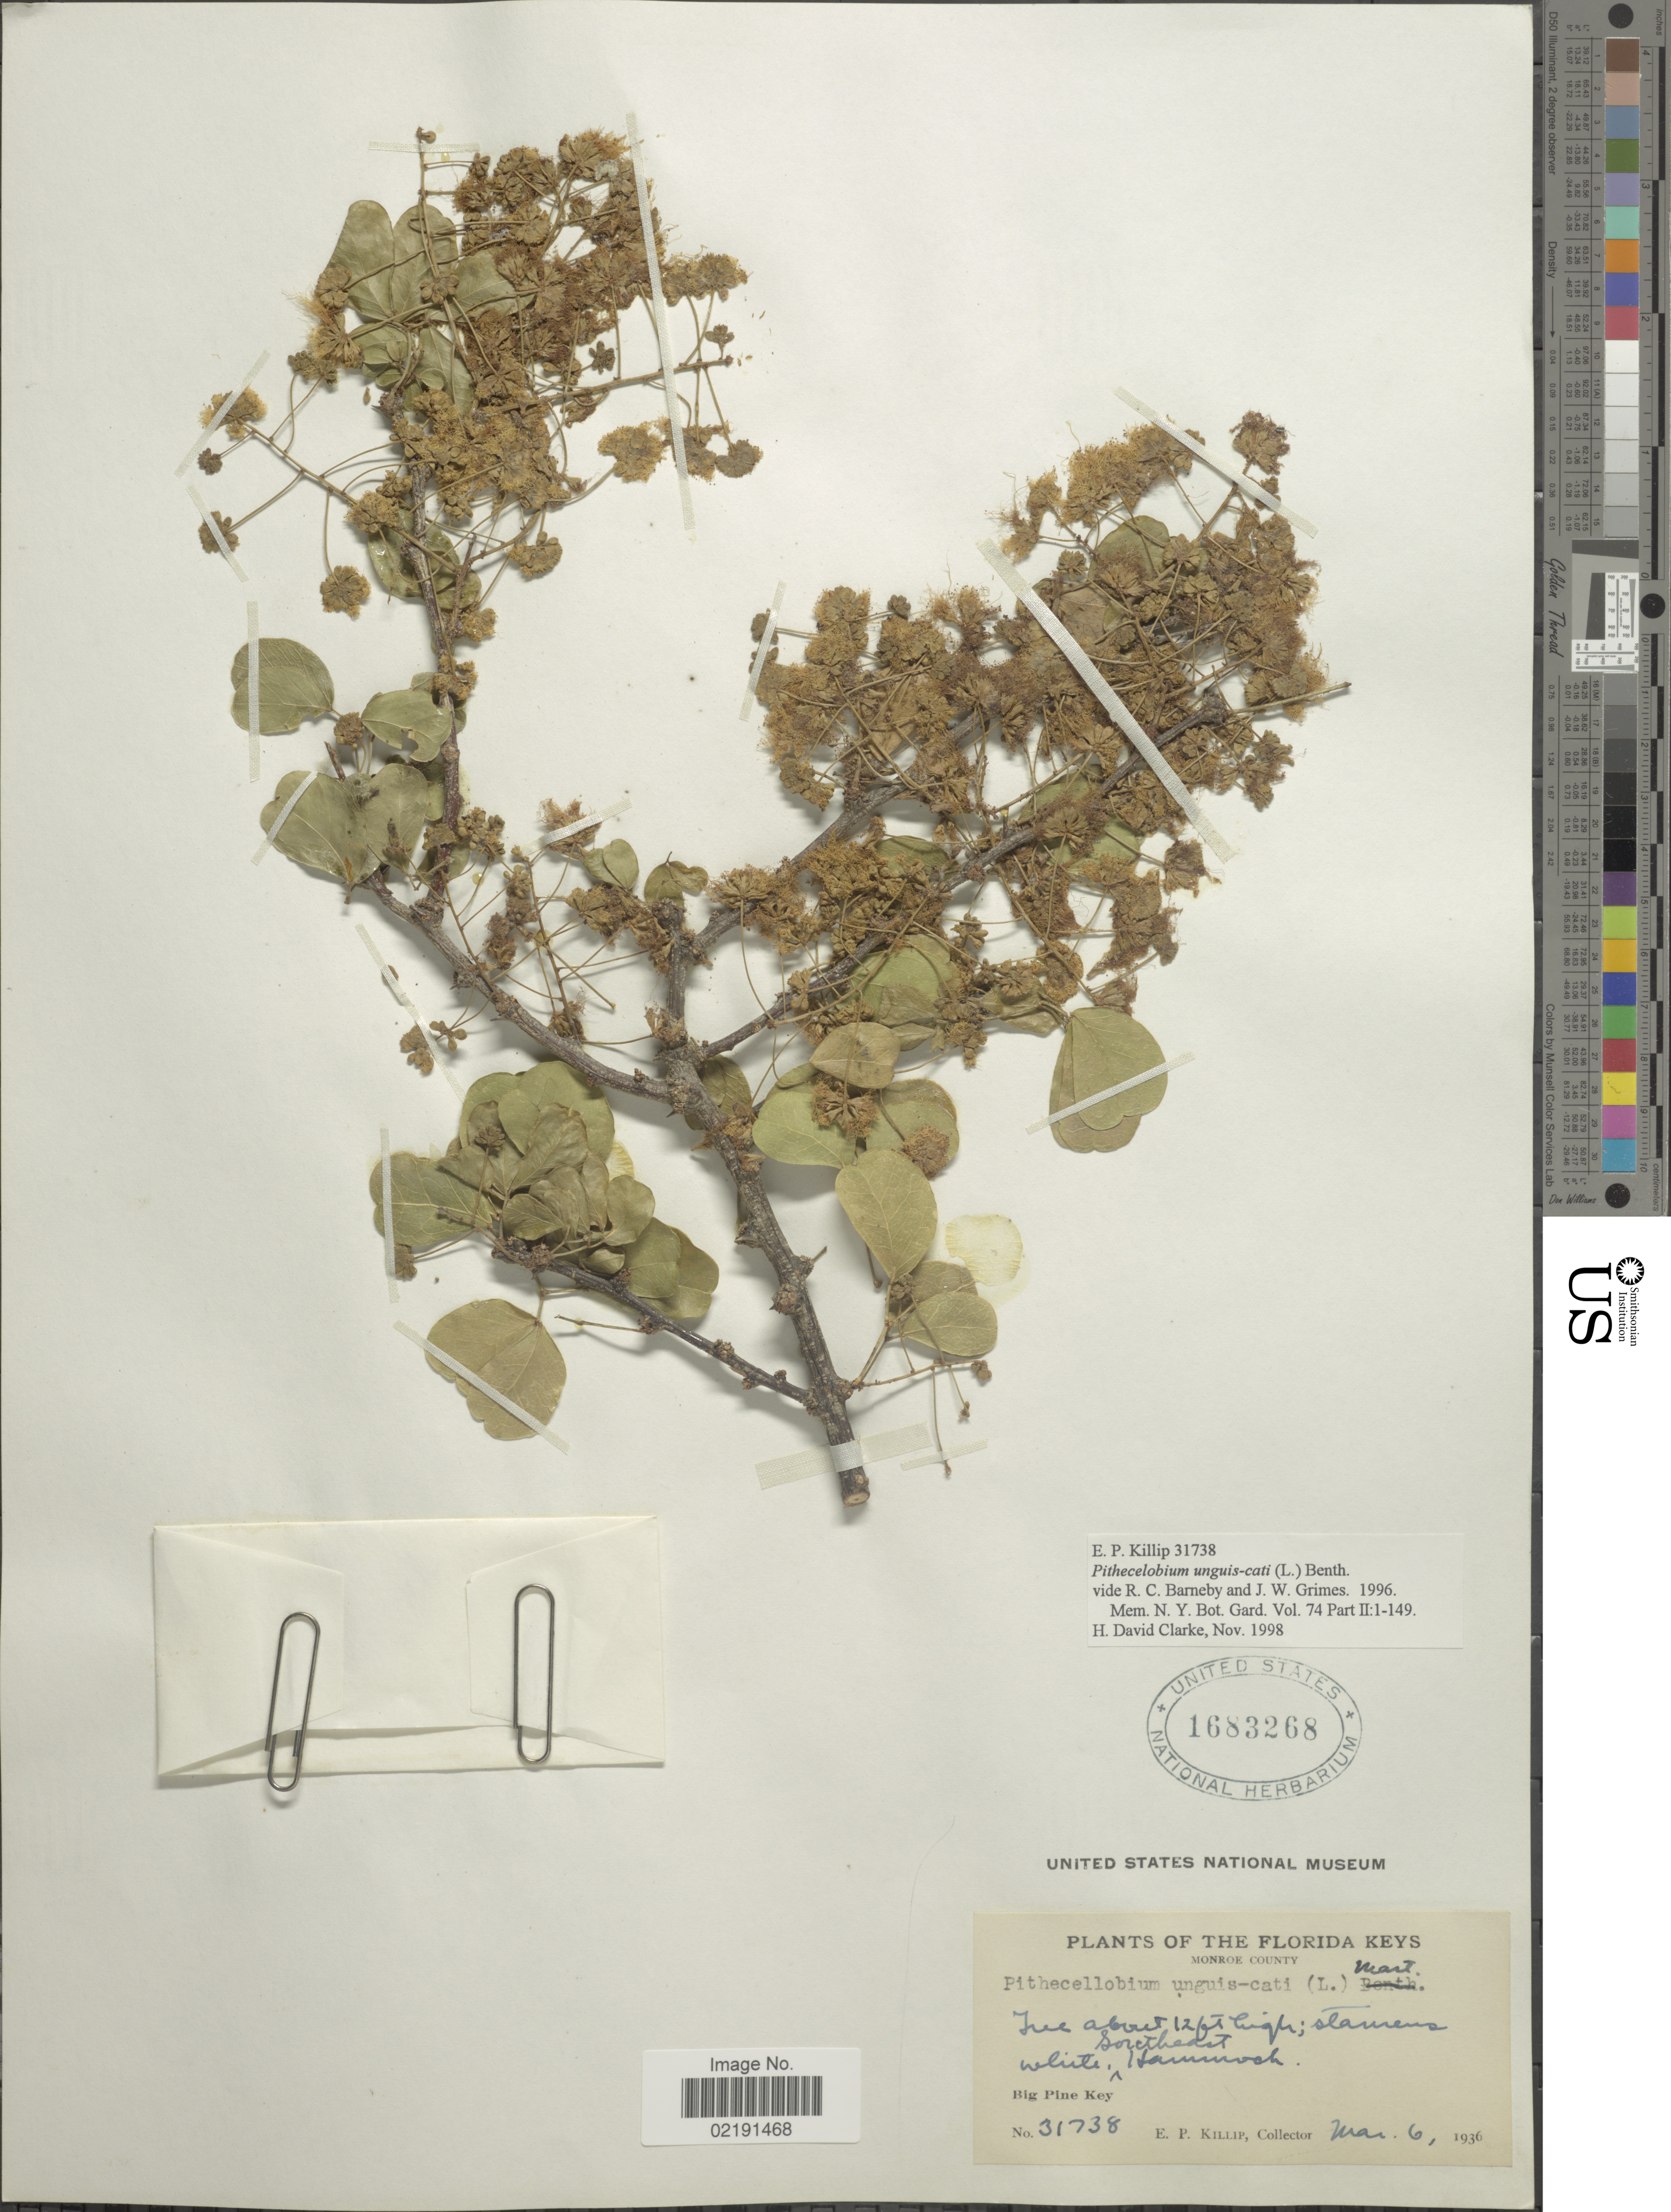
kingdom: Plantae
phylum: Tracheophyta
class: Magnoliopsida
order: Fabales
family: Fabaceae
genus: Pithecellobium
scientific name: Pithecellobium unguis-cati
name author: (L.) Benth.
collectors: E. P. Killip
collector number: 31738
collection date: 1936-03-06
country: United States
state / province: Florida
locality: Florida Keys. Monroe County. Big Pine Key Hammock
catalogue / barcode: US 1683268